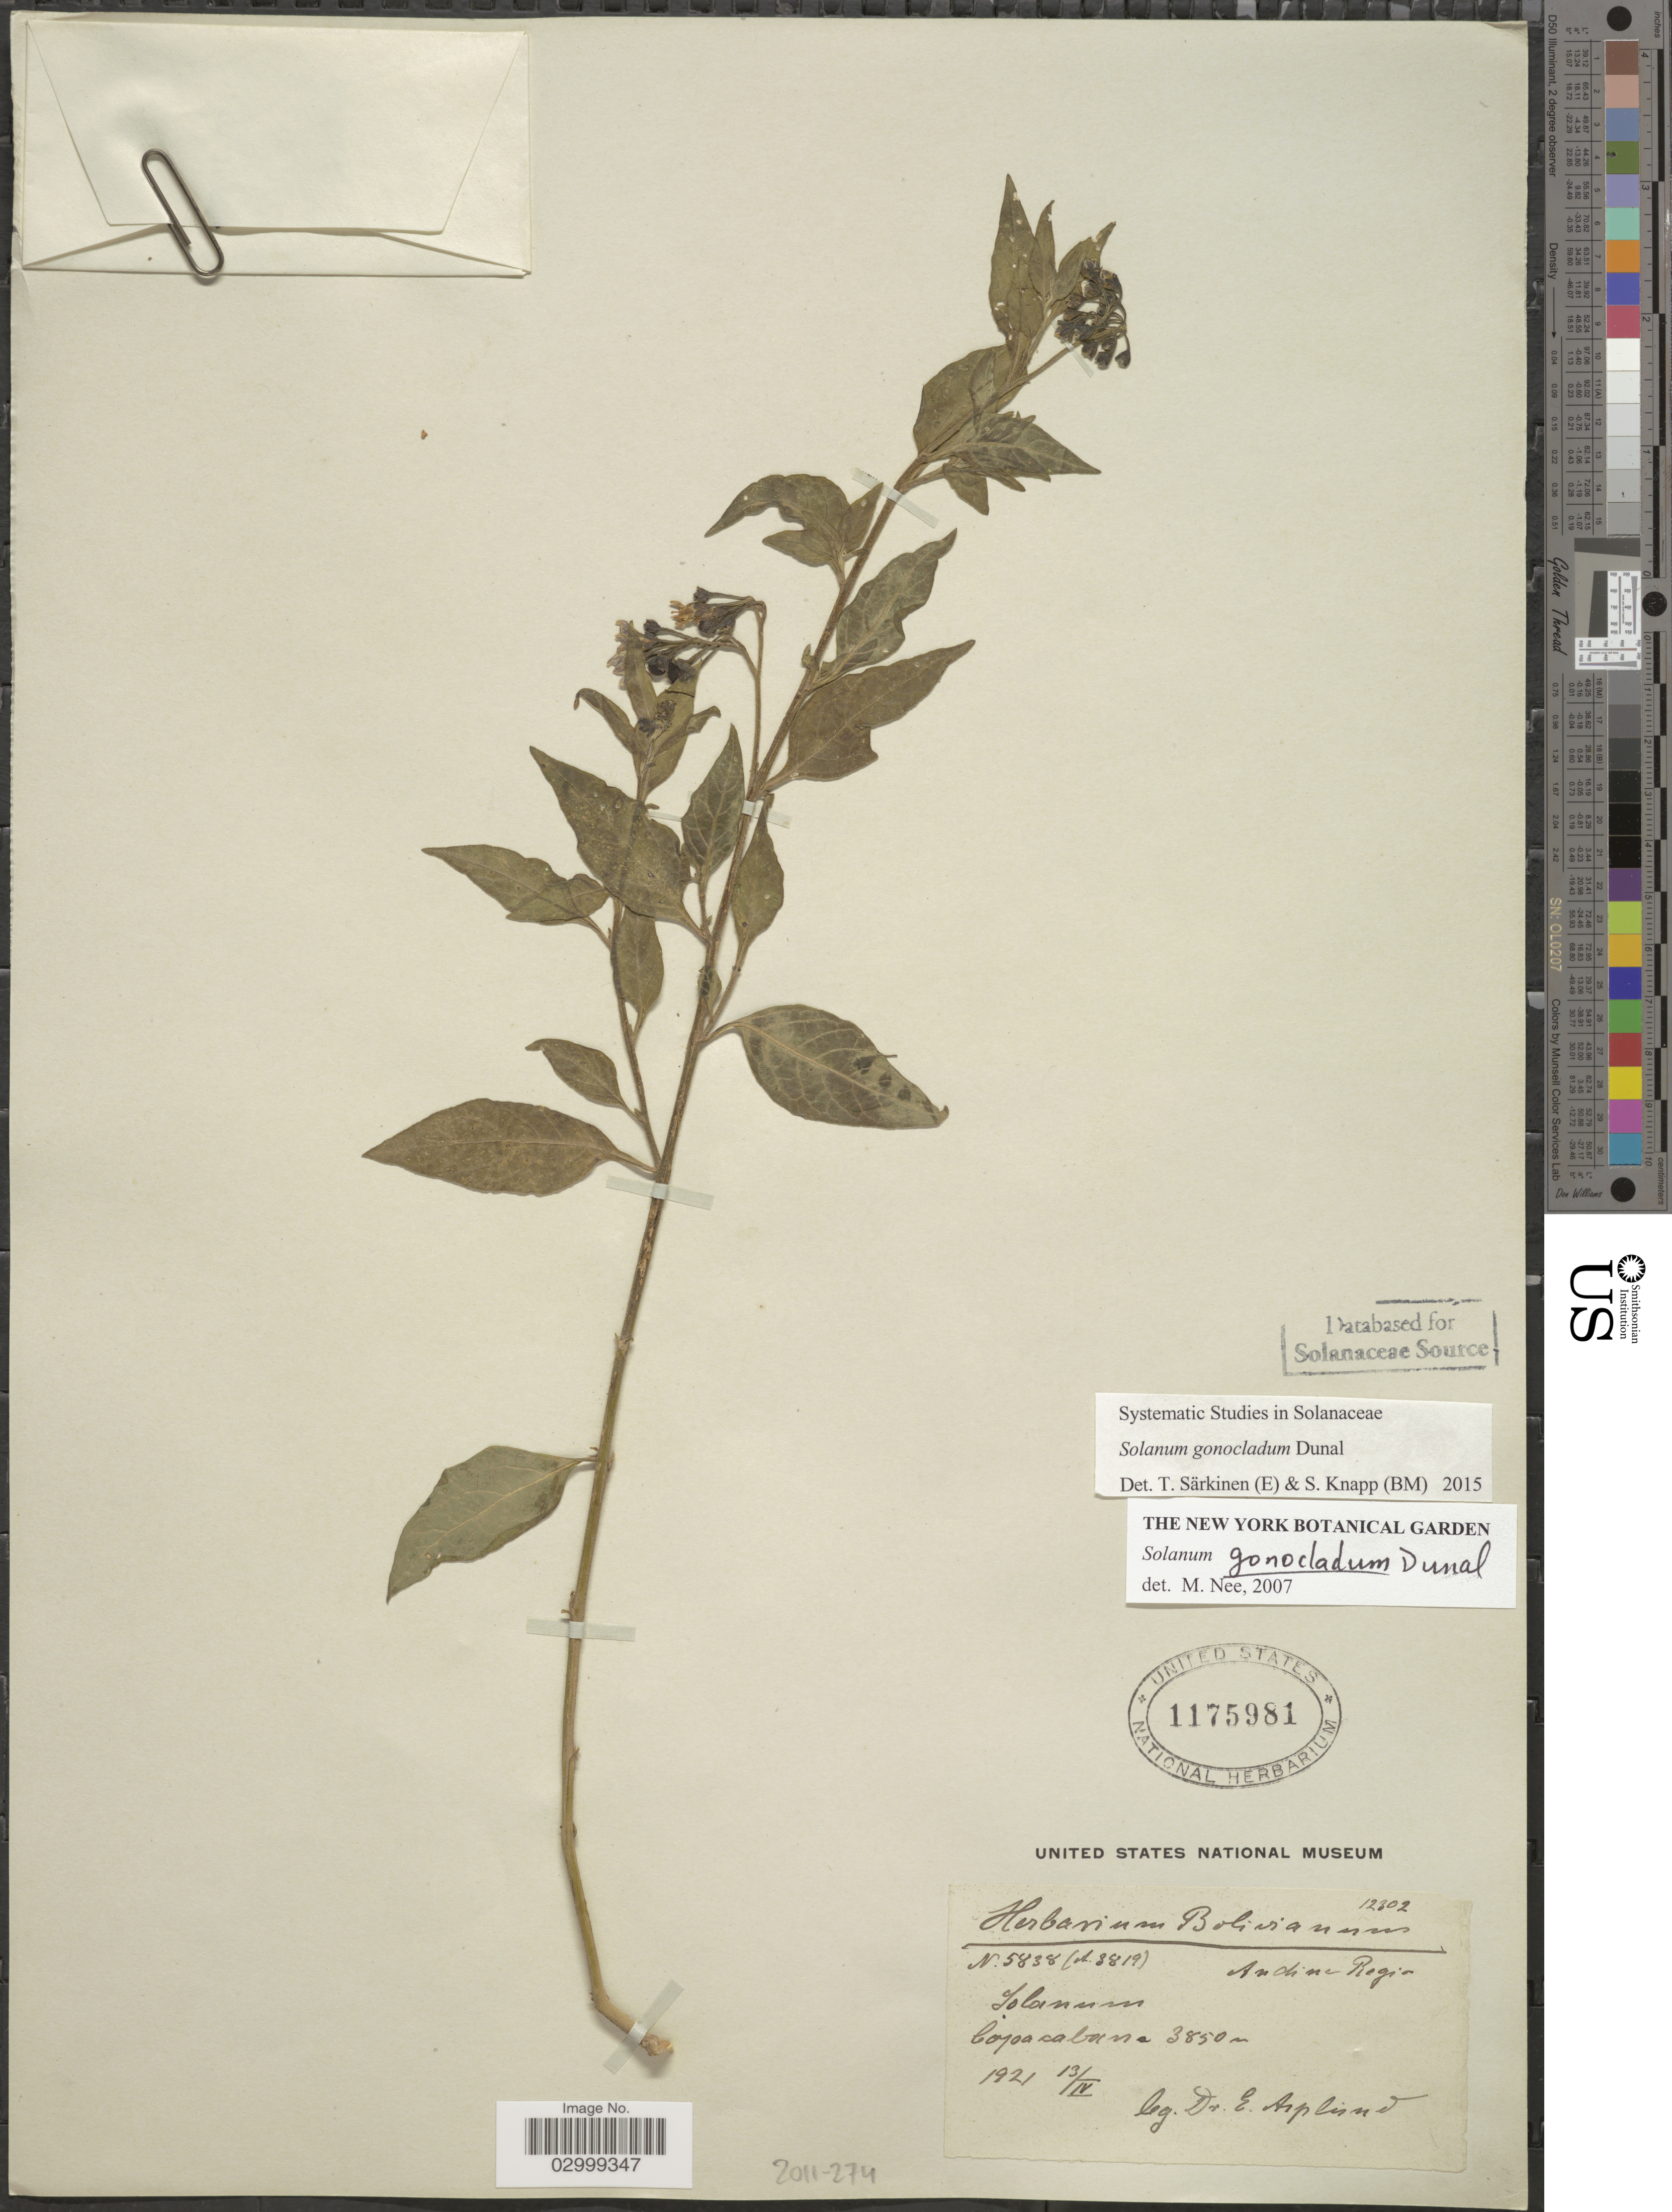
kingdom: Plantae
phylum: Tracheophyta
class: Magnoliopsida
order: Solanales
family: Solanaceae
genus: Solanum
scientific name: Solanum gonocladum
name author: Dunal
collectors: E. Asplund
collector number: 5838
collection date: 1921-04-13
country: Bolivia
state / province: La Paz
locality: Copacabana, Andina Region.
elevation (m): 3850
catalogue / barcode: US 1175981